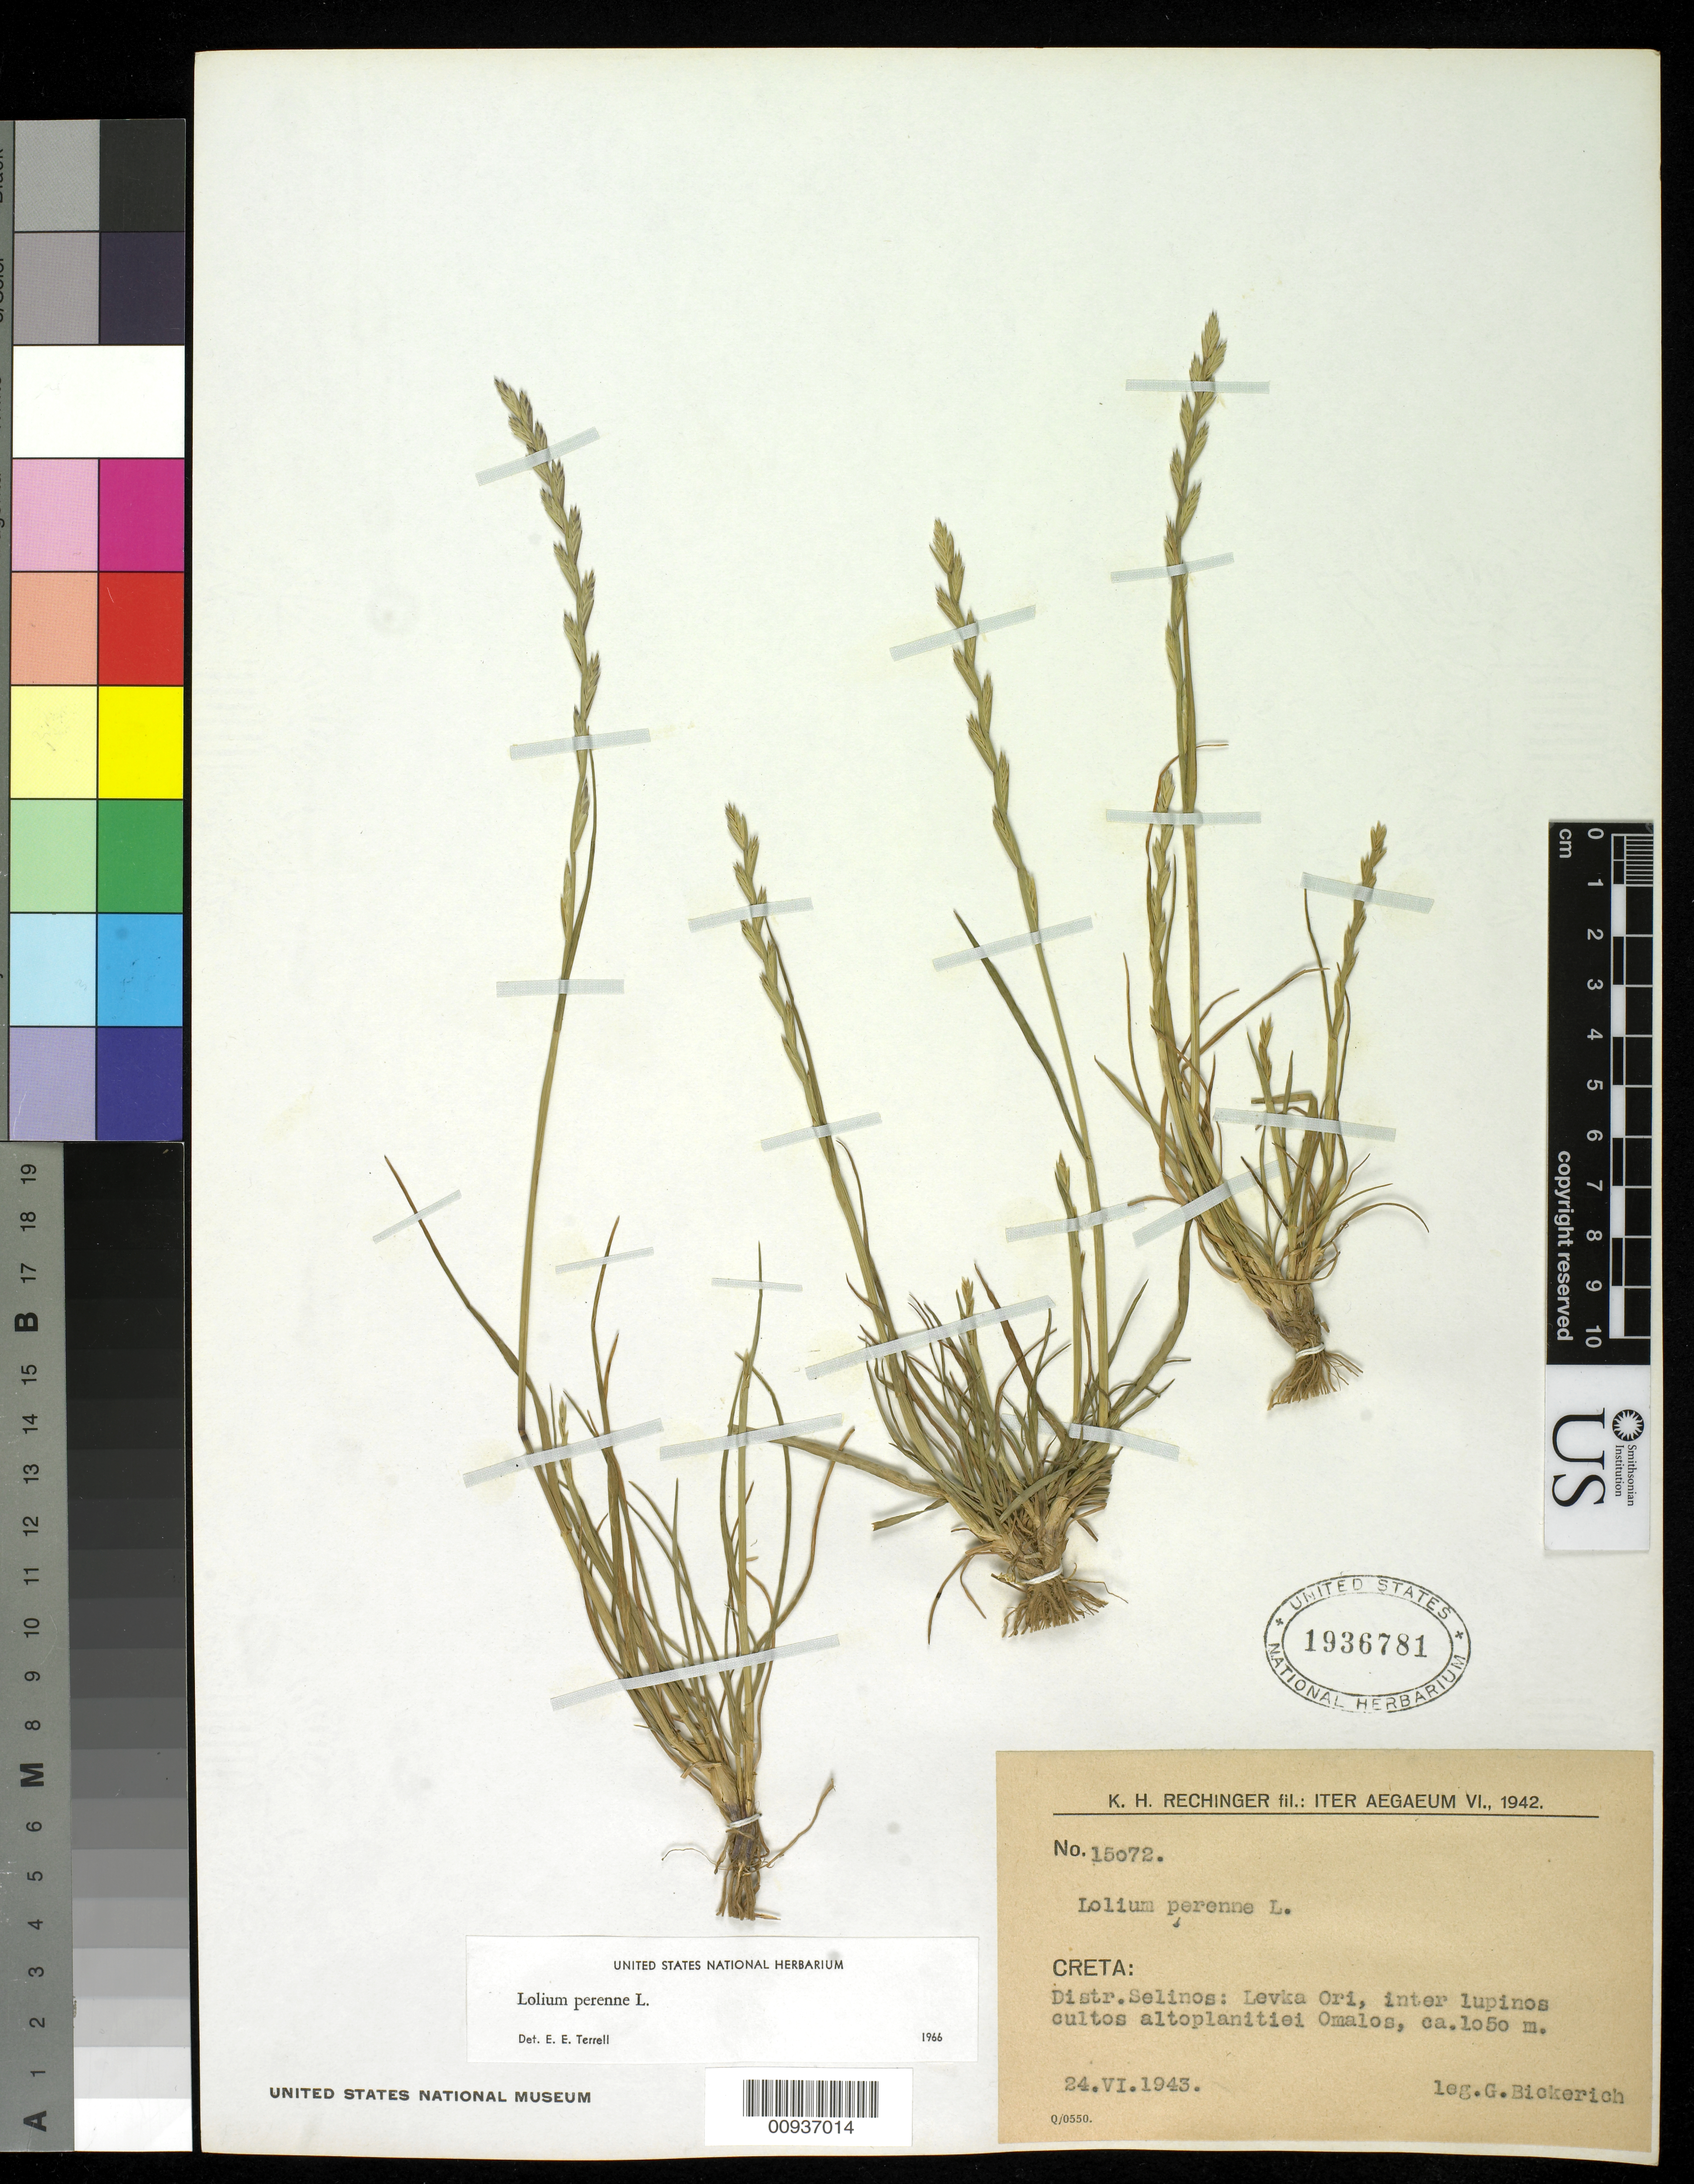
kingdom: Plantae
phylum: Tracheophyta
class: Liliopsida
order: Poales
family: Poaceae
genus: Lolium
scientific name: Lolium perenne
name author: L.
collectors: Bickerich, G.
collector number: Q/0550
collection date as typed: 24 Jun 1943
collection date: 1943-06-24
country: Greece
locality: Crete. Levka Ori.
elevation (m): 1050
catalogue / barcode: US 1936781